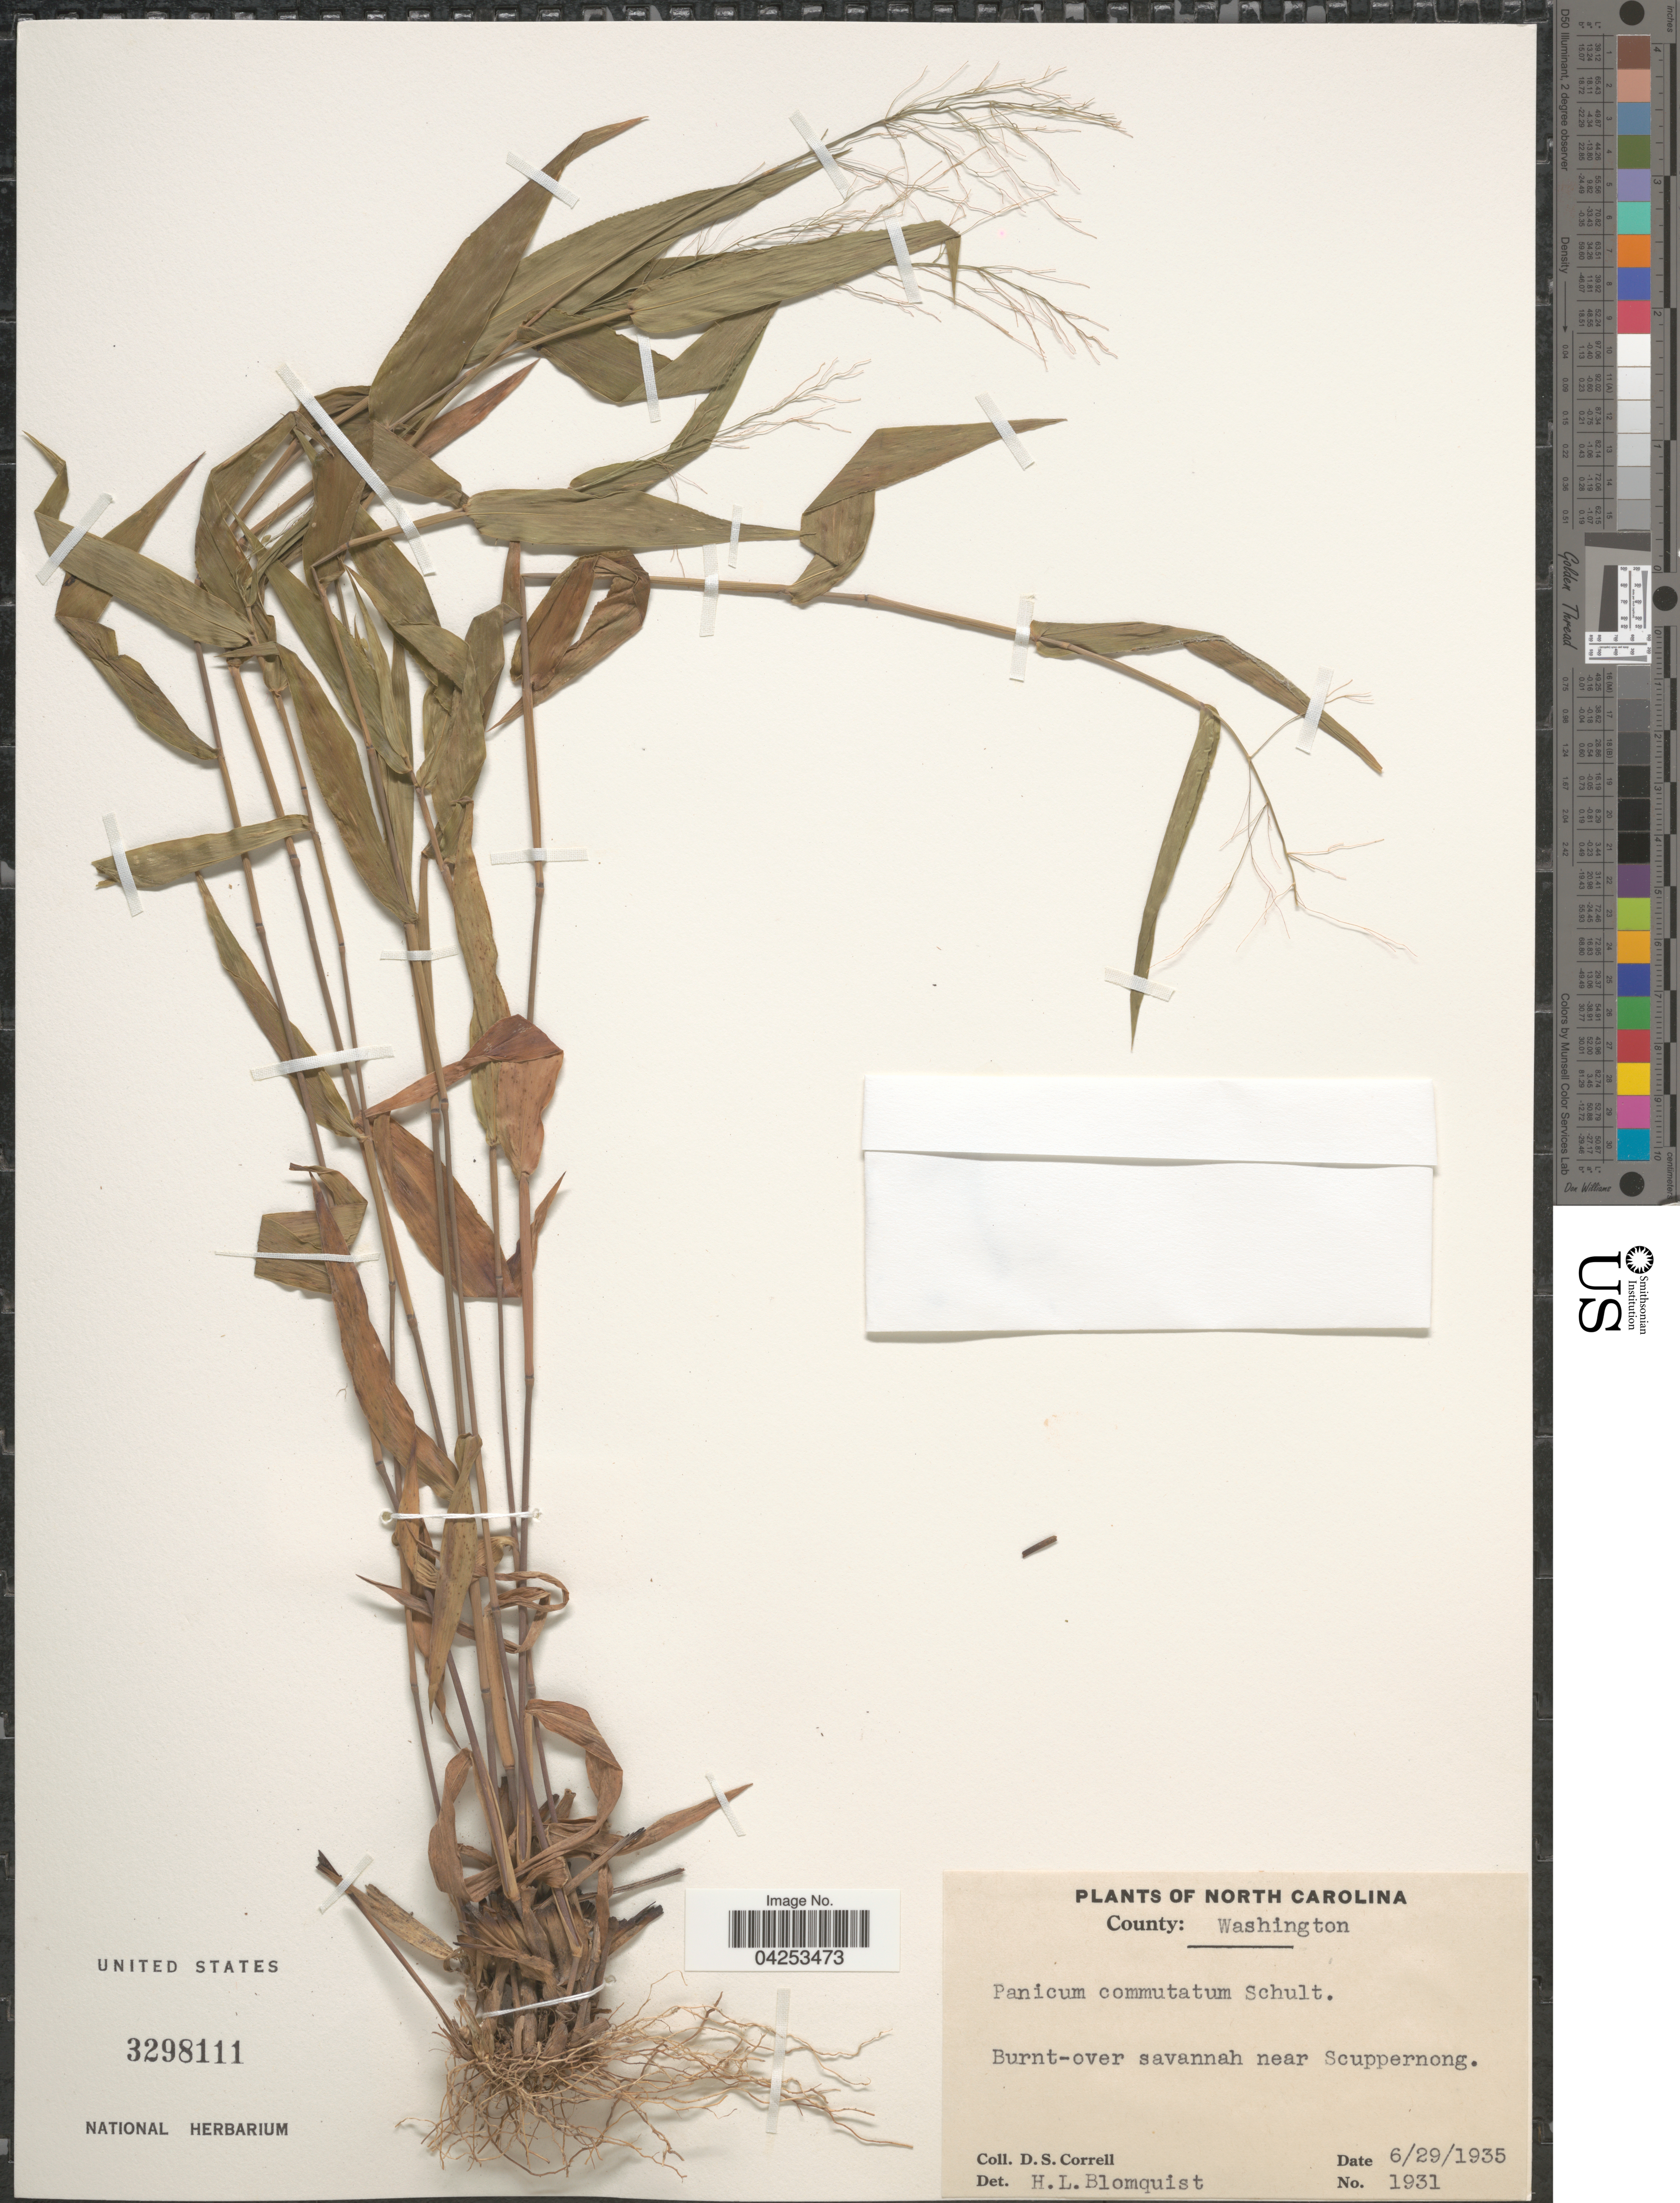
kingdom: Plantae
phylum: Tracheophyta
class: Liliopsida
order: Poales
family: Poaceae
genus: Dichanthelium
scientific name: Dichanthelium commutatum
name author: (Schult.) Gould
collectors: D. S. Correll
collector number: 1931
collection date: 1935-06-29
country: United States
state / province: North Carolina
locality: County: Washington. Burnt-over savannah near Scuppernong.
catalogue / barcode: US 3298111